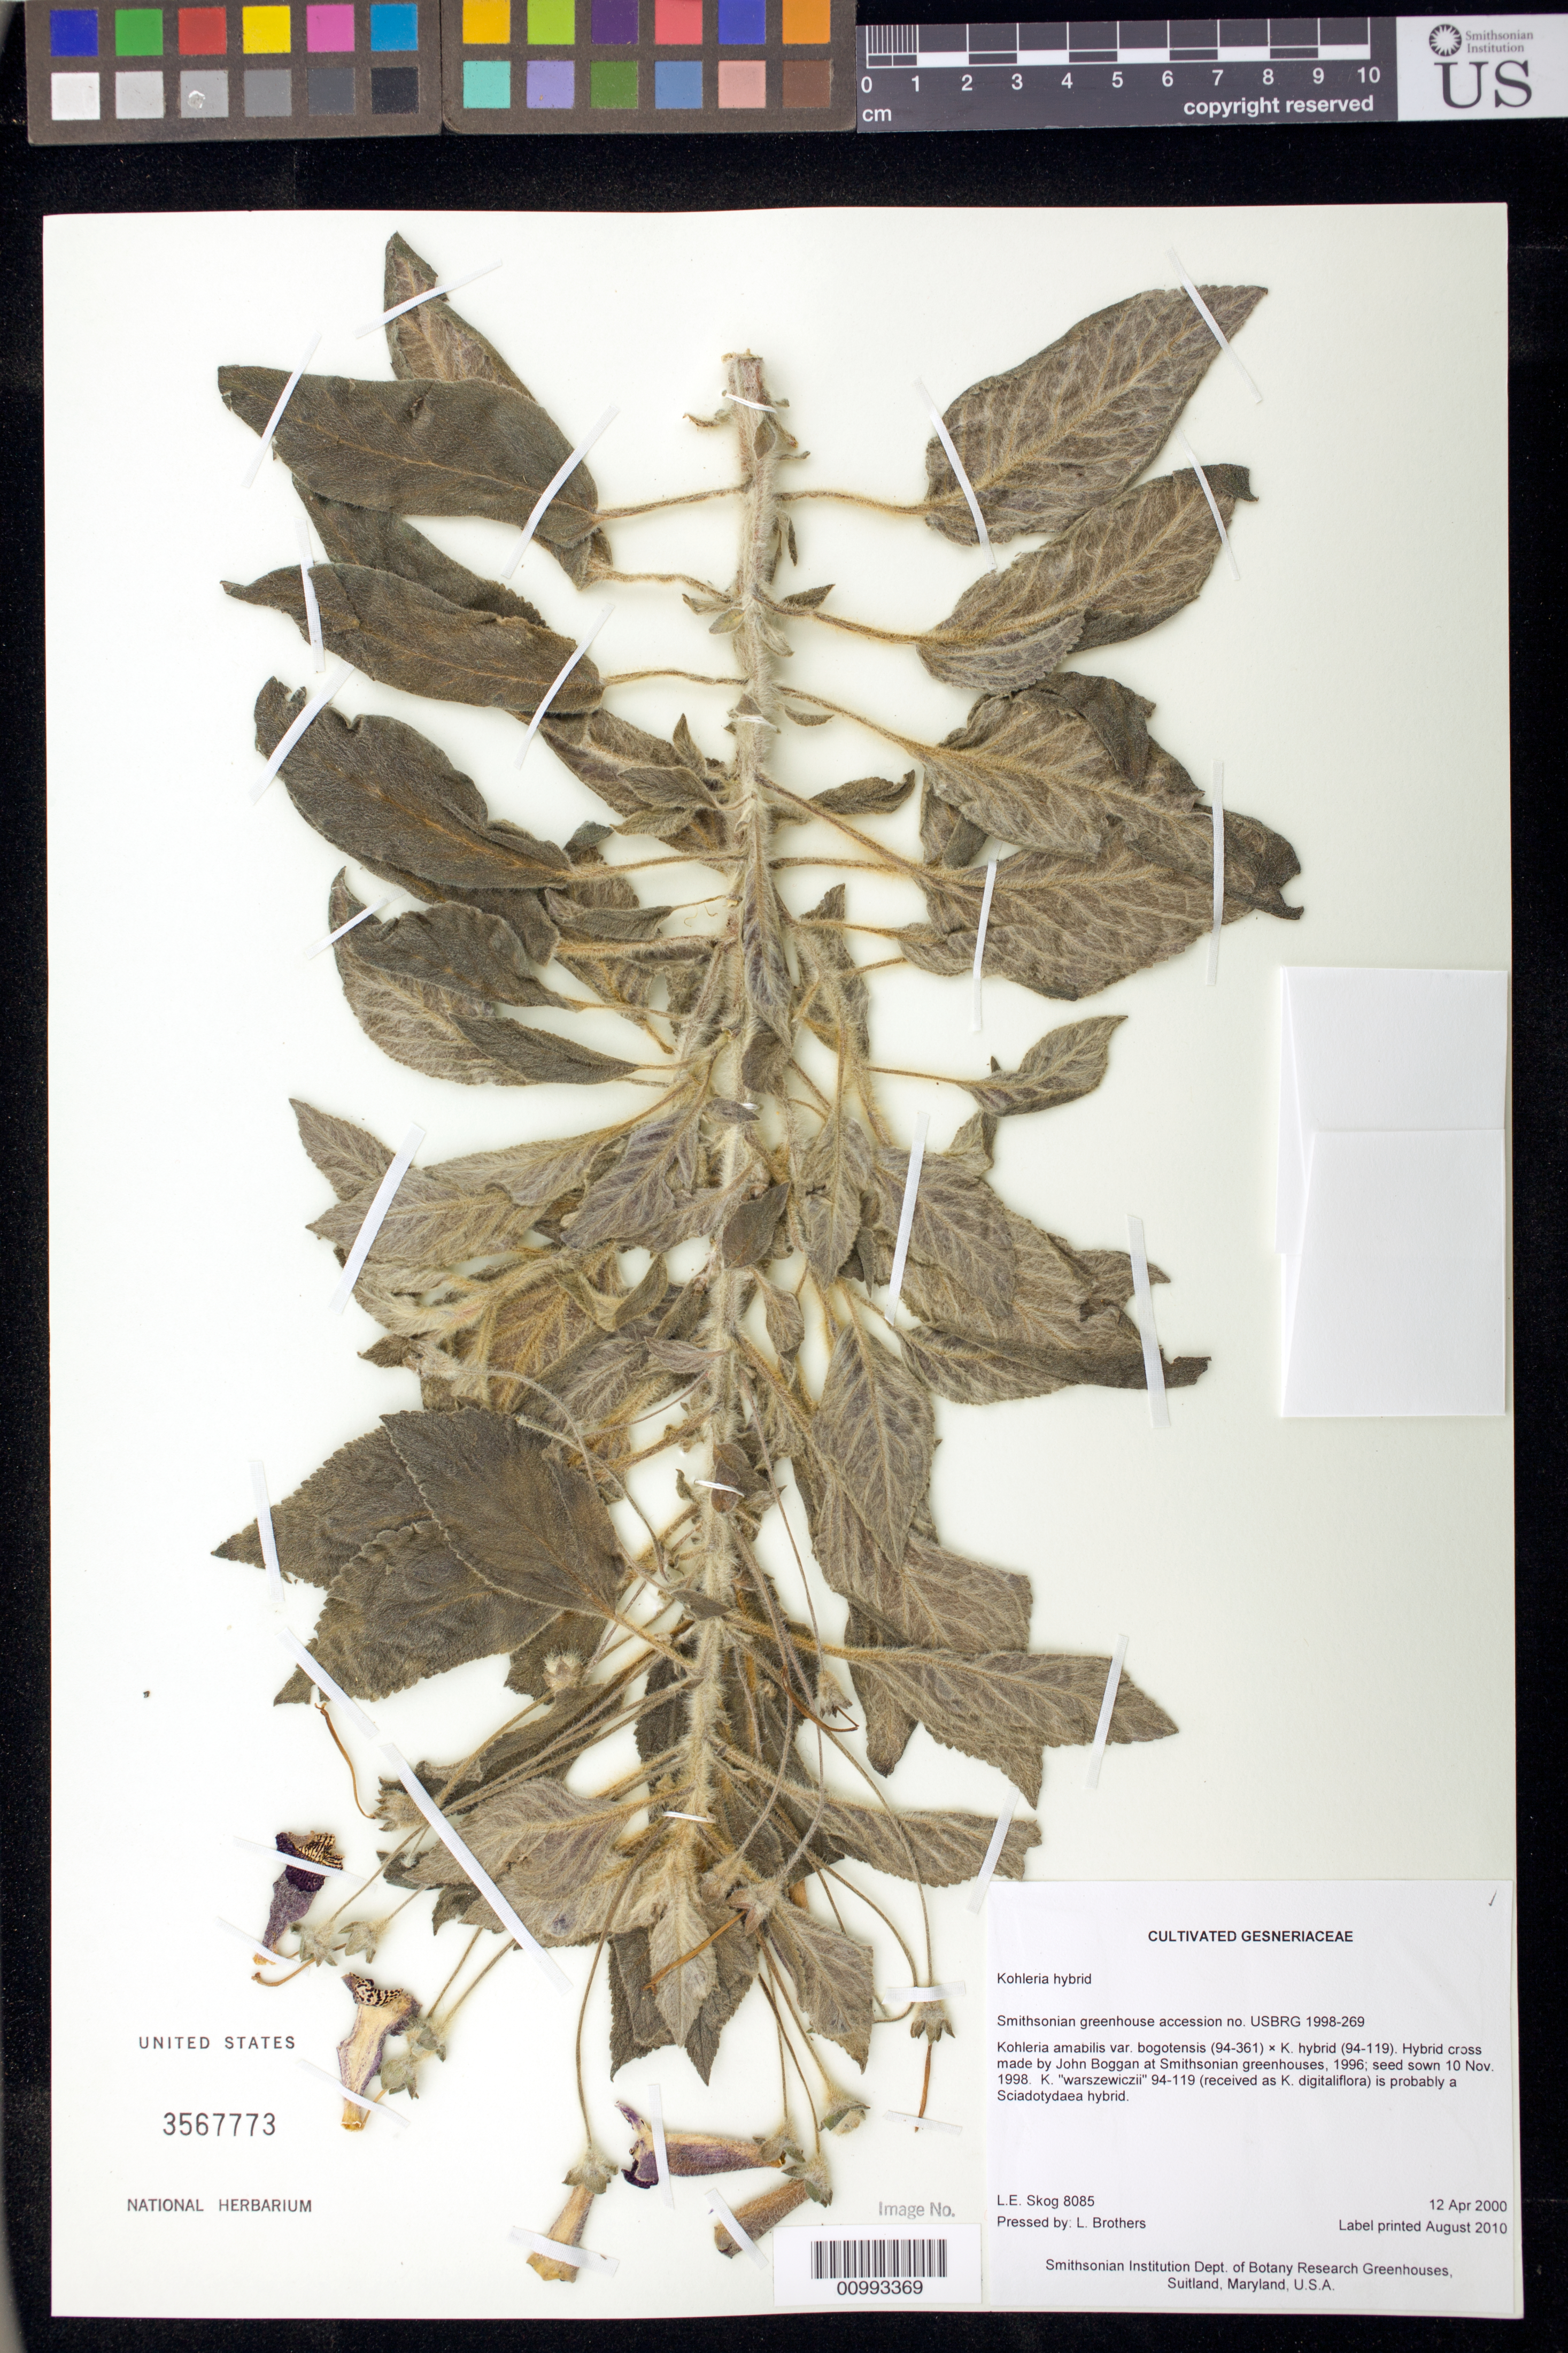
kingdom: Plantae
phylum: Tracheophyta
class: Magnoliopsida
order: Lamiales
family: Gesneriaceae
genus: Kohleria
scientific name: Kohleria hybrid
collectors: L. E. Skog & L. Brothers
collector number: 8085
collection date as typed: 12 Apr 2000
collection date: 2000-04-12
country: United States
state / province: Maryland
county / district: Prince George's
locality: Smithsonian Institution Dept. of Botany Research Greenhouses, Suitland, Maryland, U.S.A.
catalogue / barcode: US 3567773